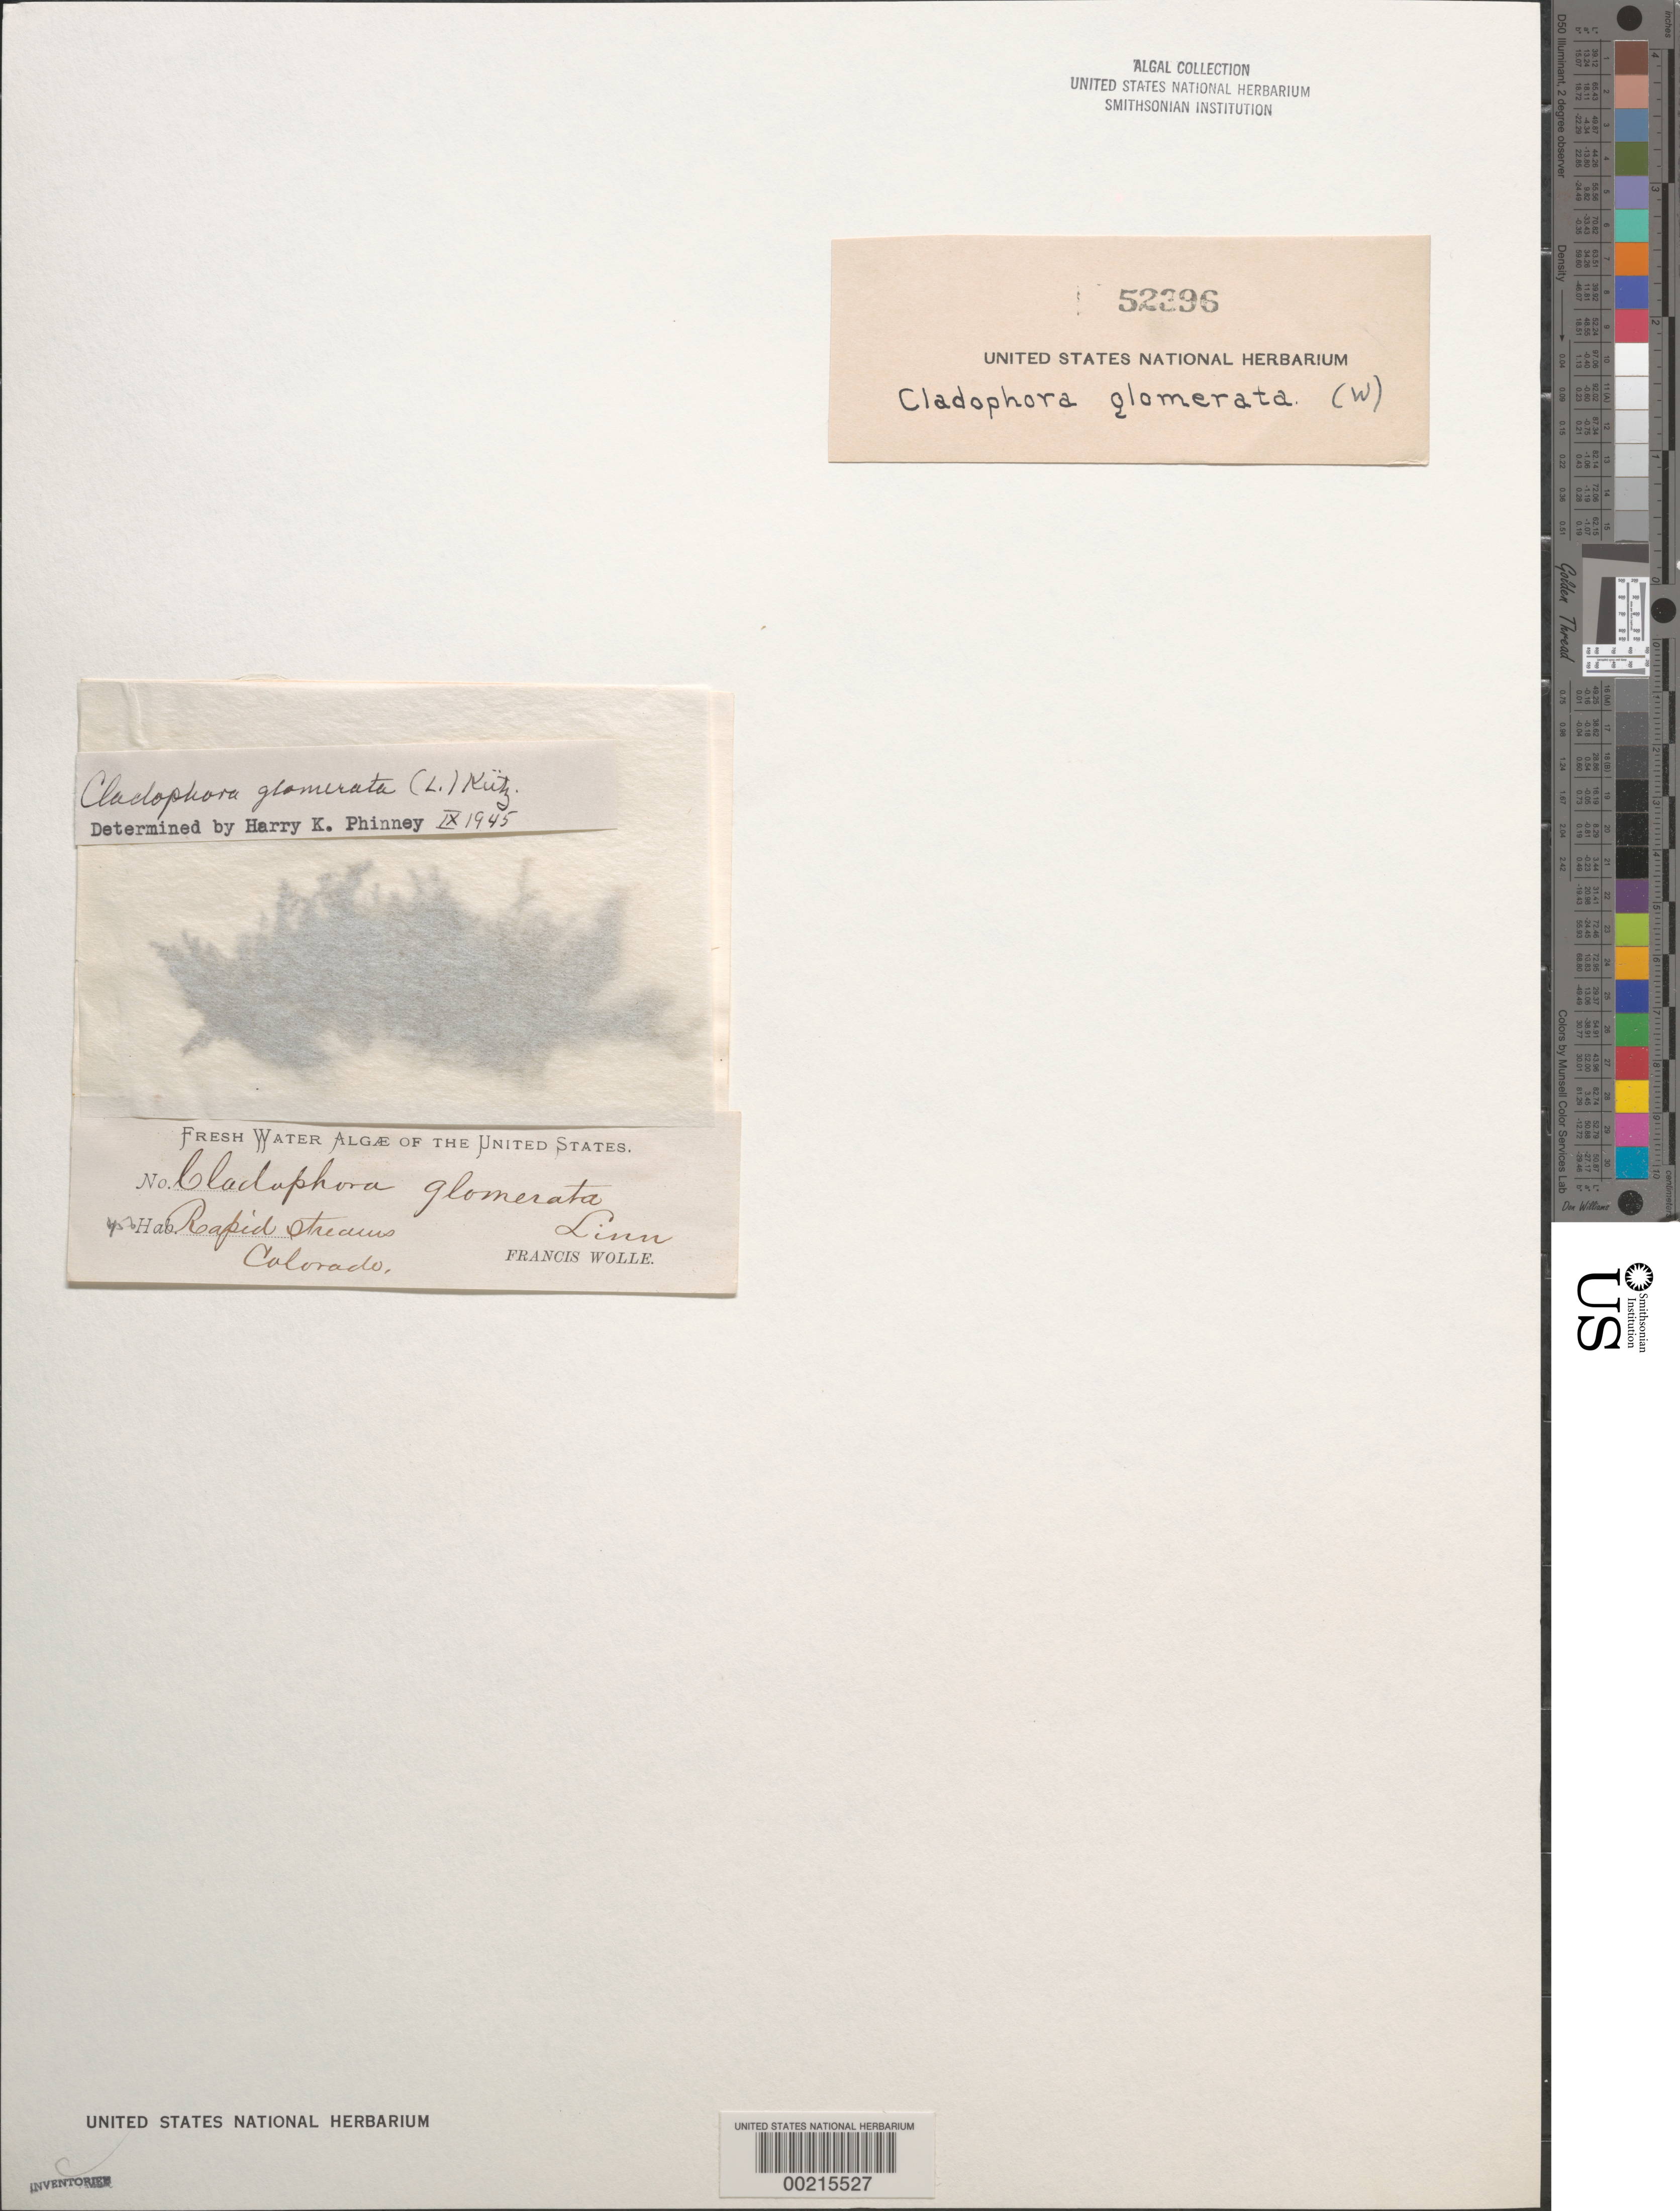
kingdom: Plantae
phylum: Chlorophyta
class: Ulvophyceae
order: Cladophorales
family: Cladophoraceae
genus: Cladophora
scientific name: Cladophora glomerata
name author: (L.) Kütz.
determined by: Phinney, H. K.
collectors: F. Wolle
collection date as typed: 18--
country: United States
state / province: Colorado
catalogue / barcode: US 52396